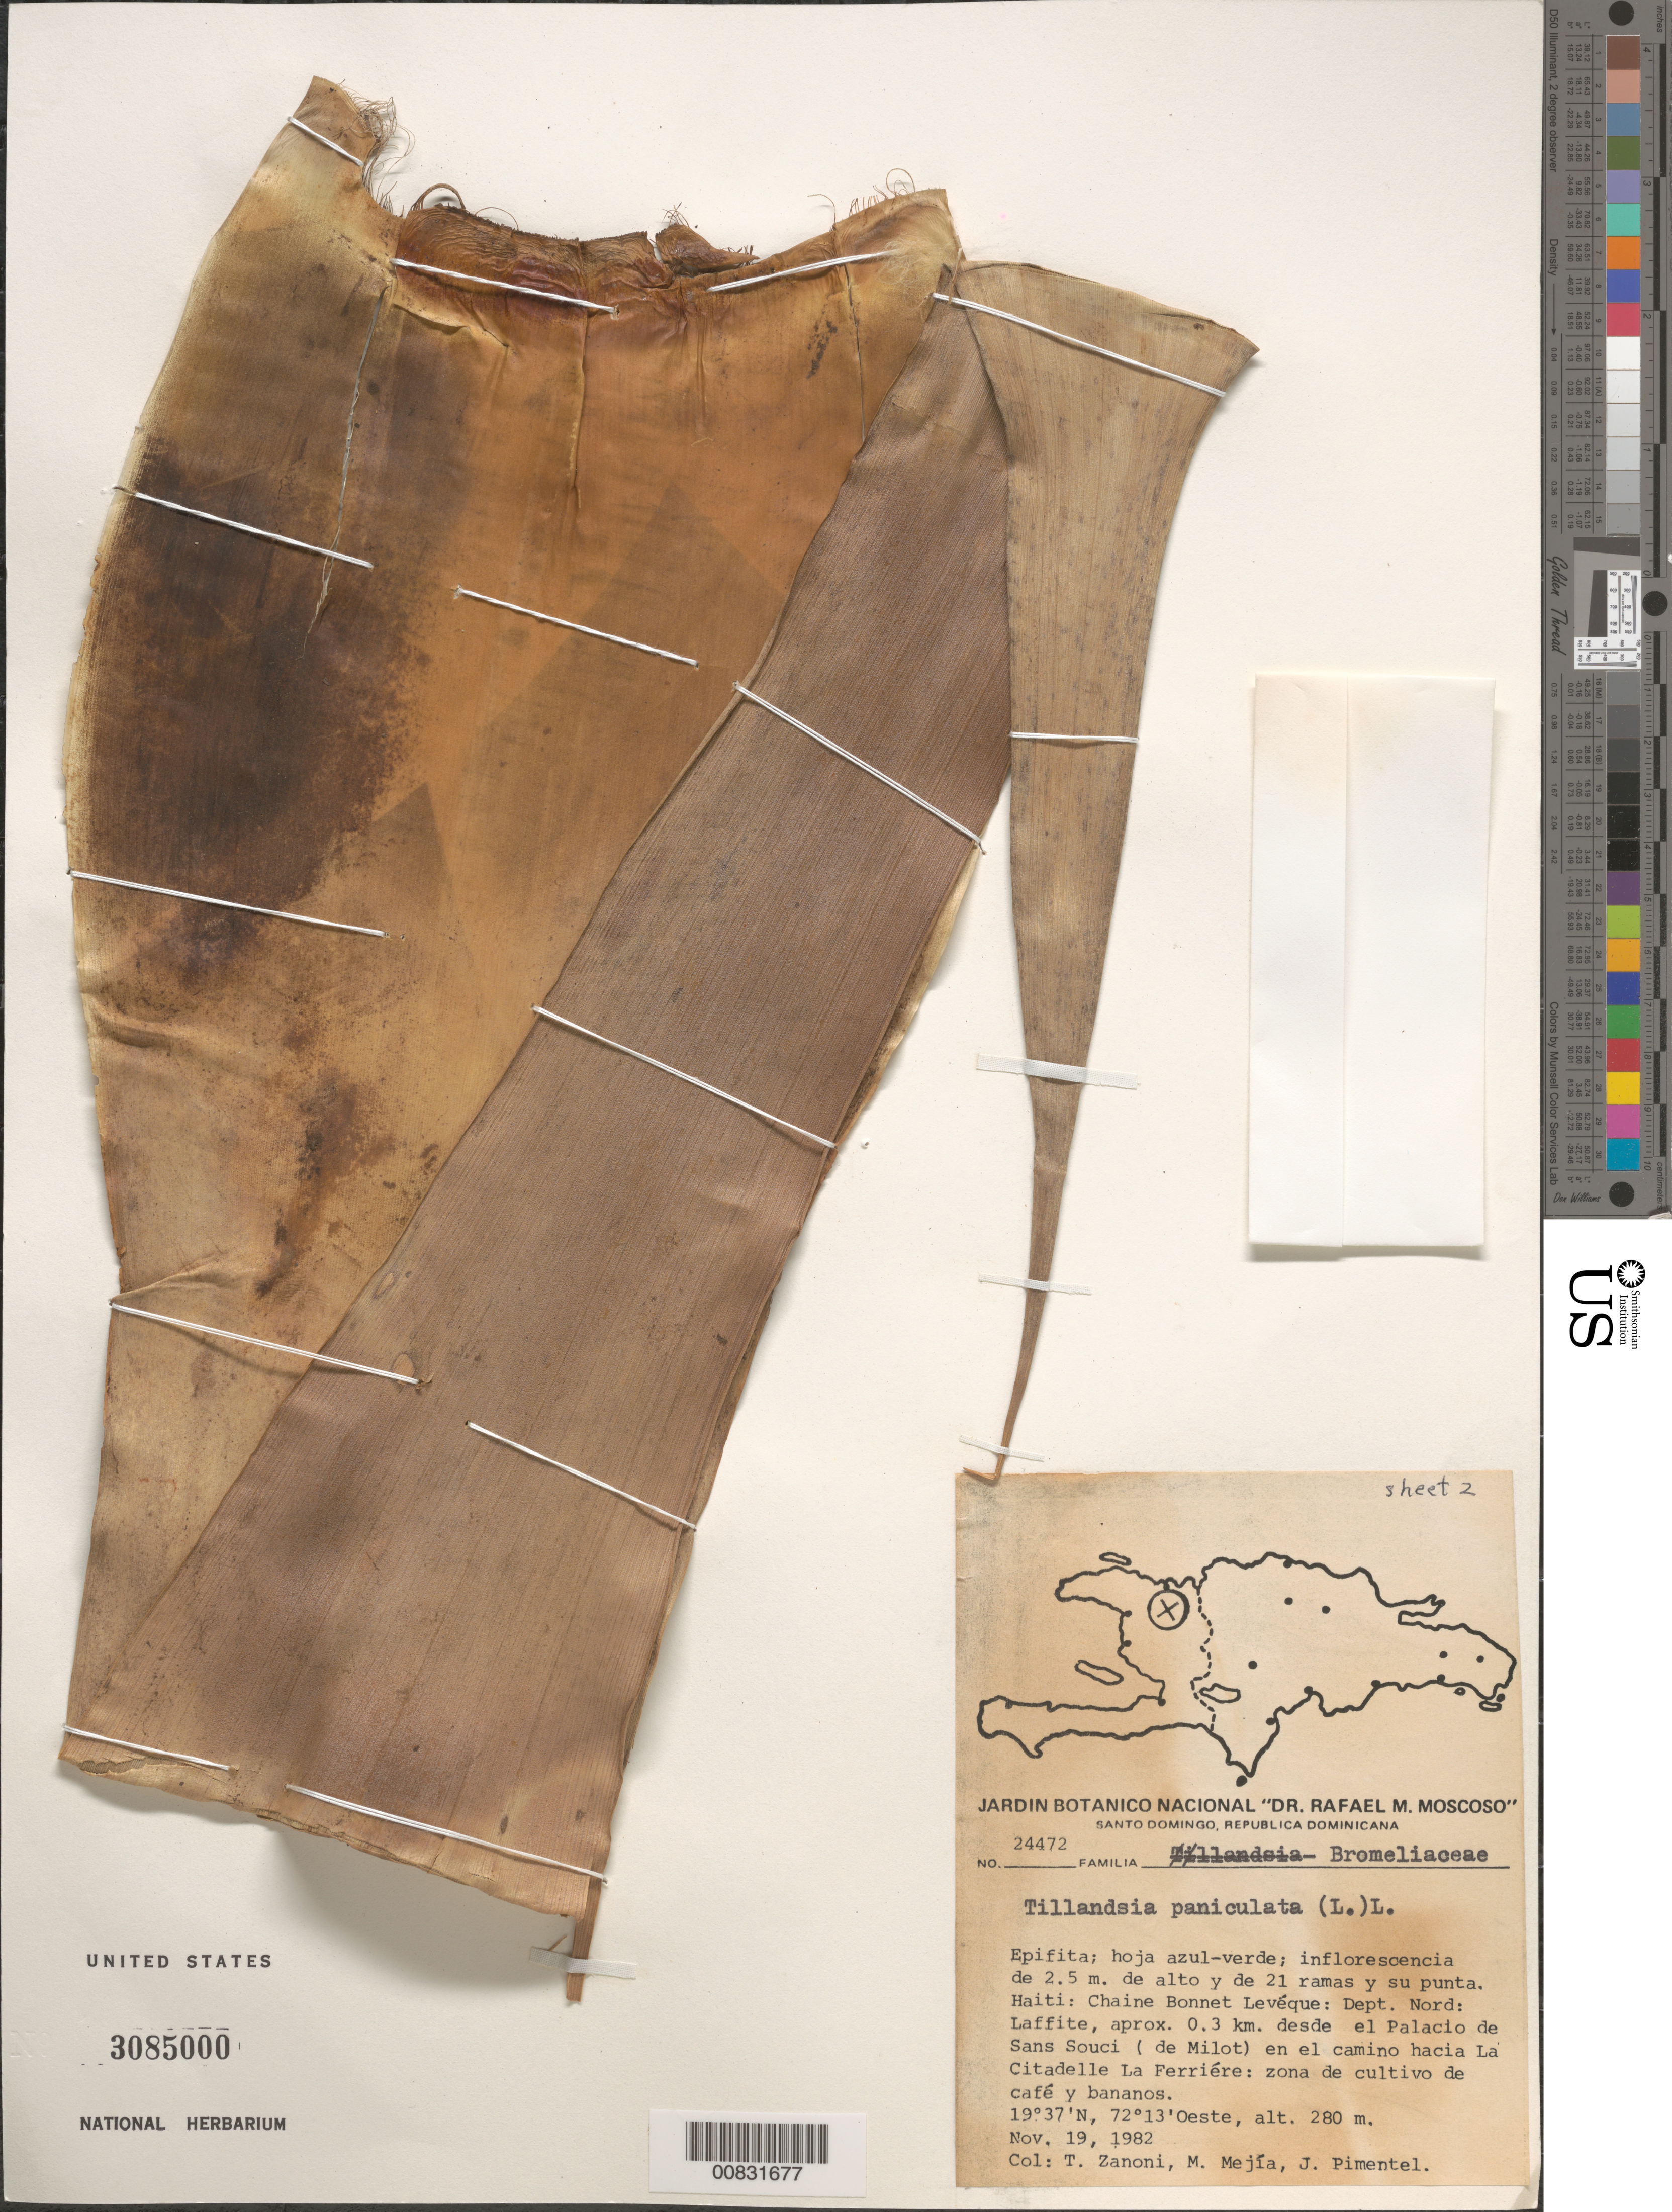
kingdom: Plantae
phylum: Tracheophyta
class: Liliopsida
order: Poales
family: Bromeliaceae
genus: Tillandsia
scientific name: Tillandsia paniculata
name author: (L.) L.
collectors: T. A. Zanoni, M. Mejia & J. Pimentel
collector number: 24472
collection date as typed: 19 Nov 1982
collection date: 1982-11-19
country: Haiti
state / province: Nord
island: Hispaniola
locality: Chaine Bonnet Levéque: Dept. Nord: Laffitte, aprox. 0.3 km. desde el Palacio de Sans Souci (de Millot) en el camino de La Citadelle La Ferriére: zona de cultivo de café y bananos.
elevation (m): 280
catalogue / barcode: US 3085000